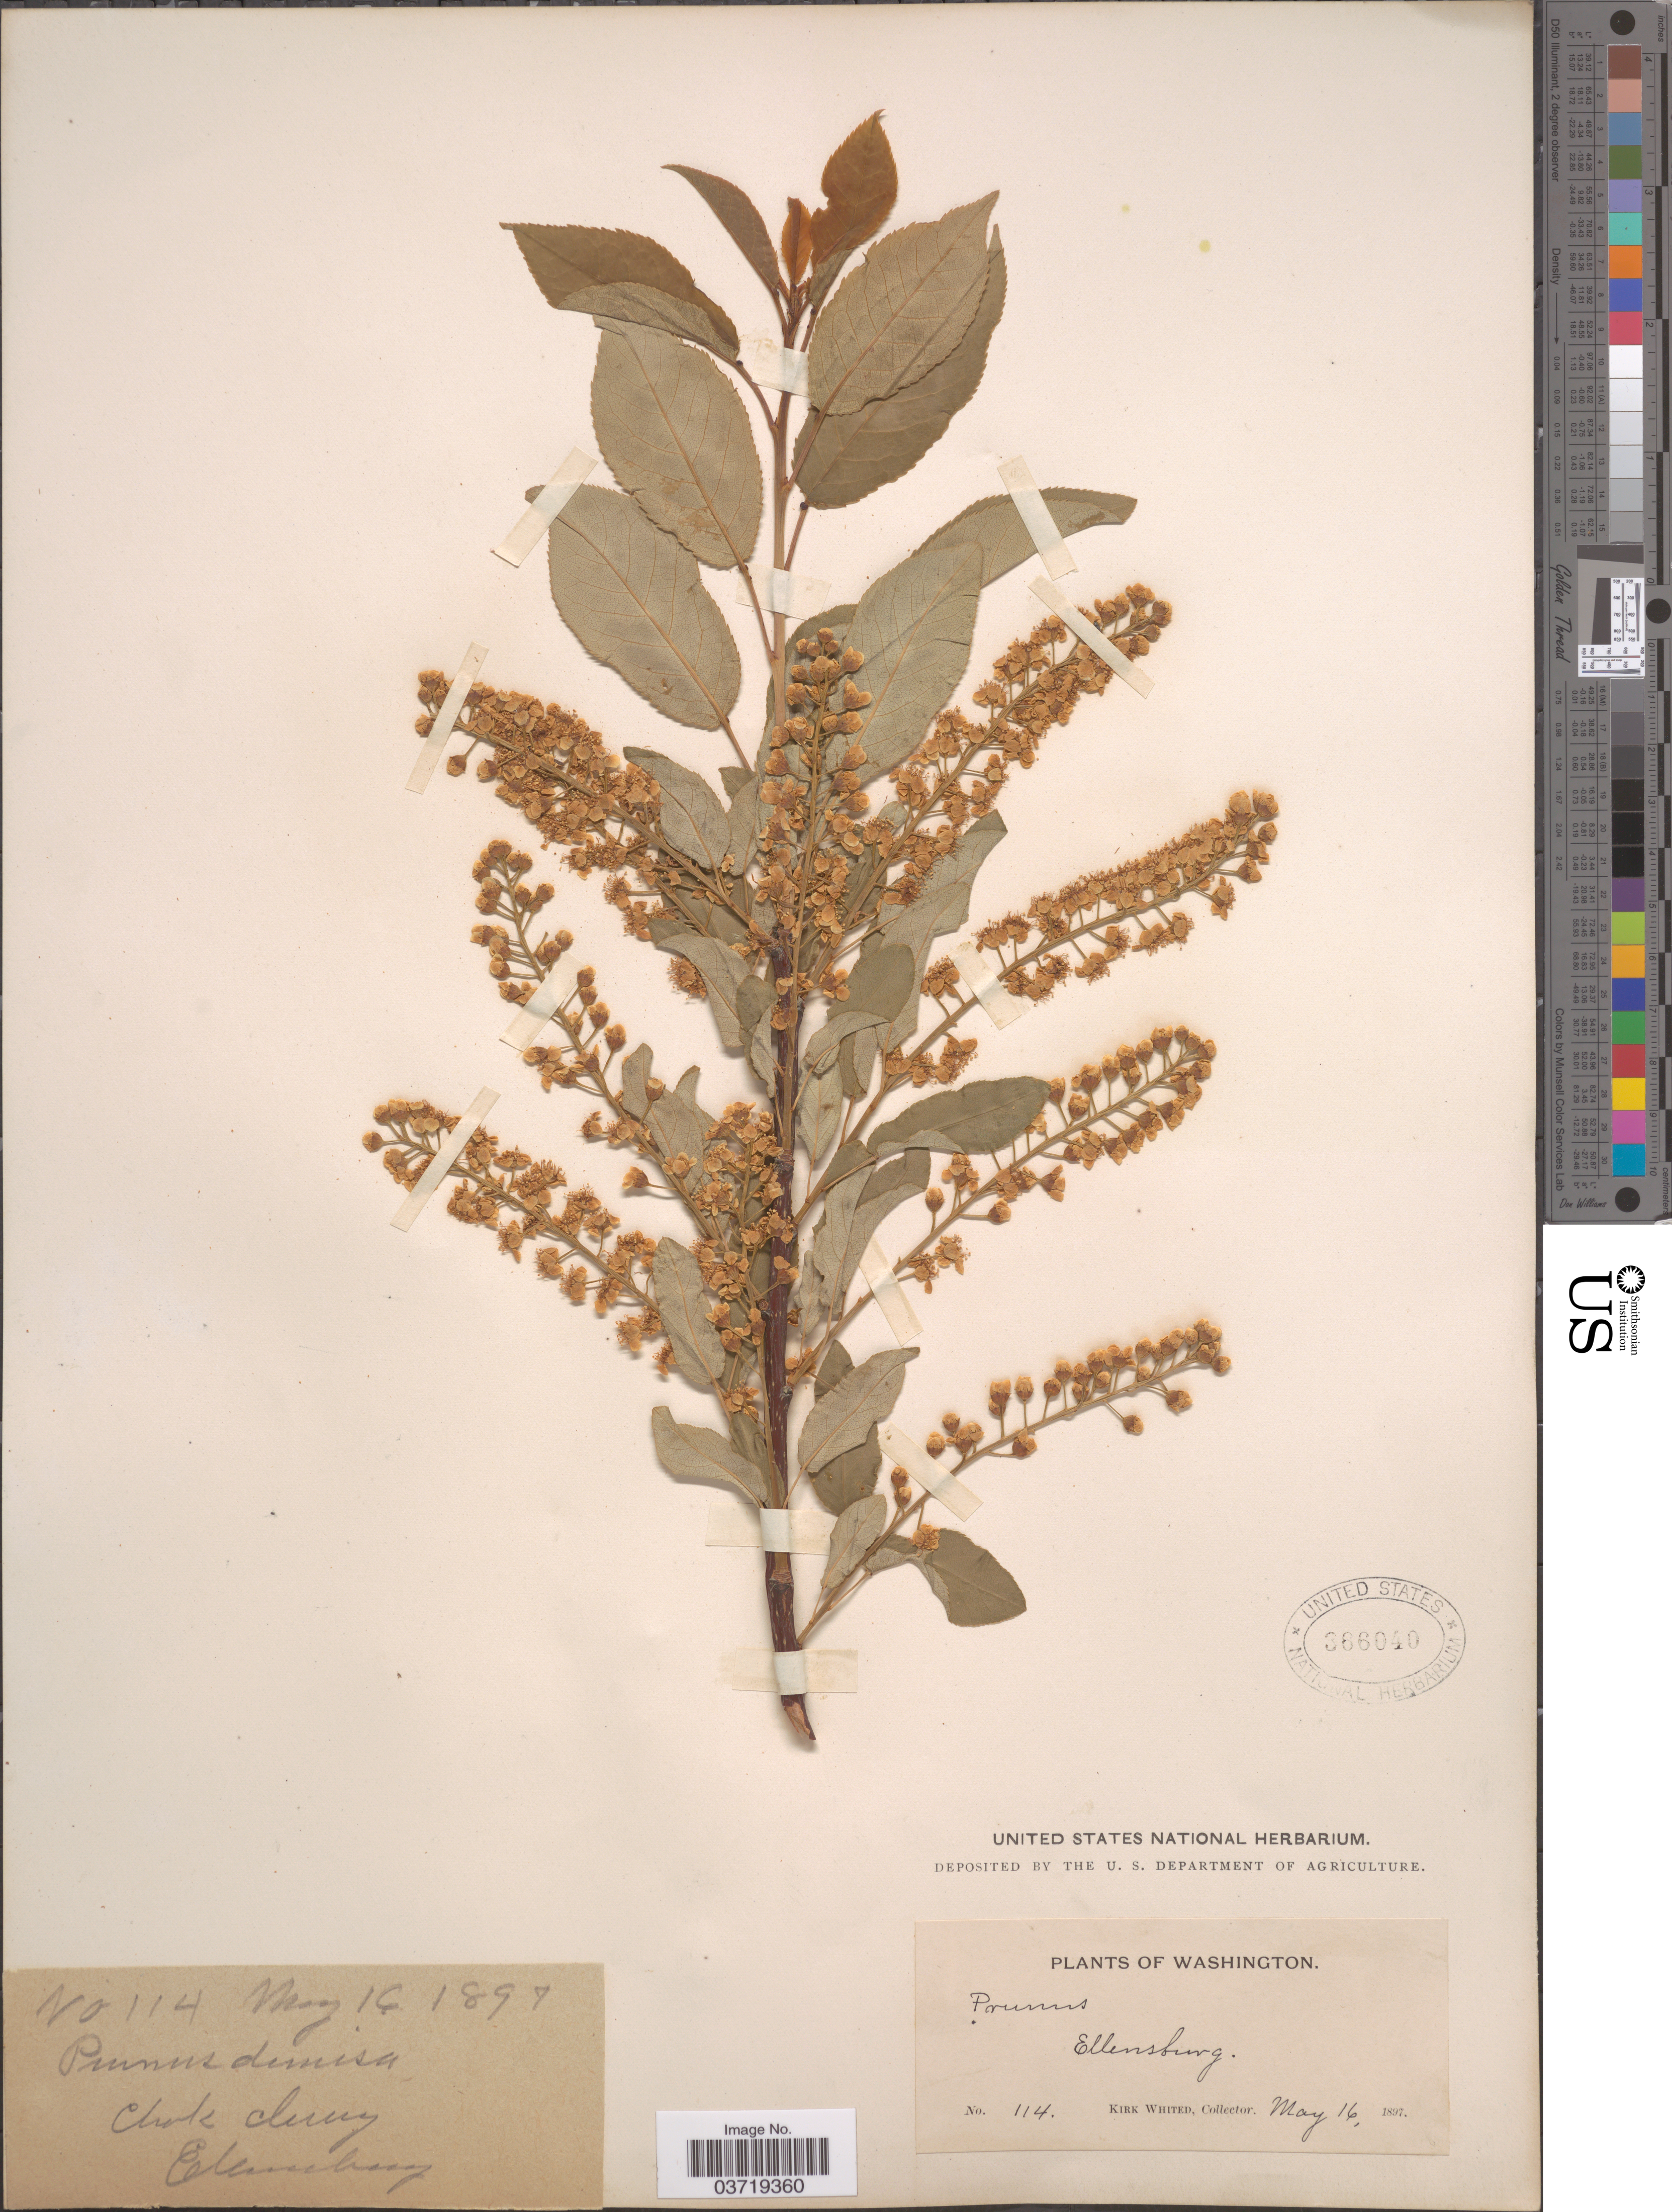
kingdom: Plantae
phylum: Tracheophyta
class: Magnoliopsida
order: Rosales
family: Rosaceae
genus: Prunus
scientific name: Prunus virginiana var. demissa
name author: (Nutt.) Torr.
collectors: K. Whited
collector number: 114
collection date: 1897-05-16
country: United States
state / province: Washington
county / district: Kittitas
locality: Ellensburg.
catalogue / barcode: US 366040